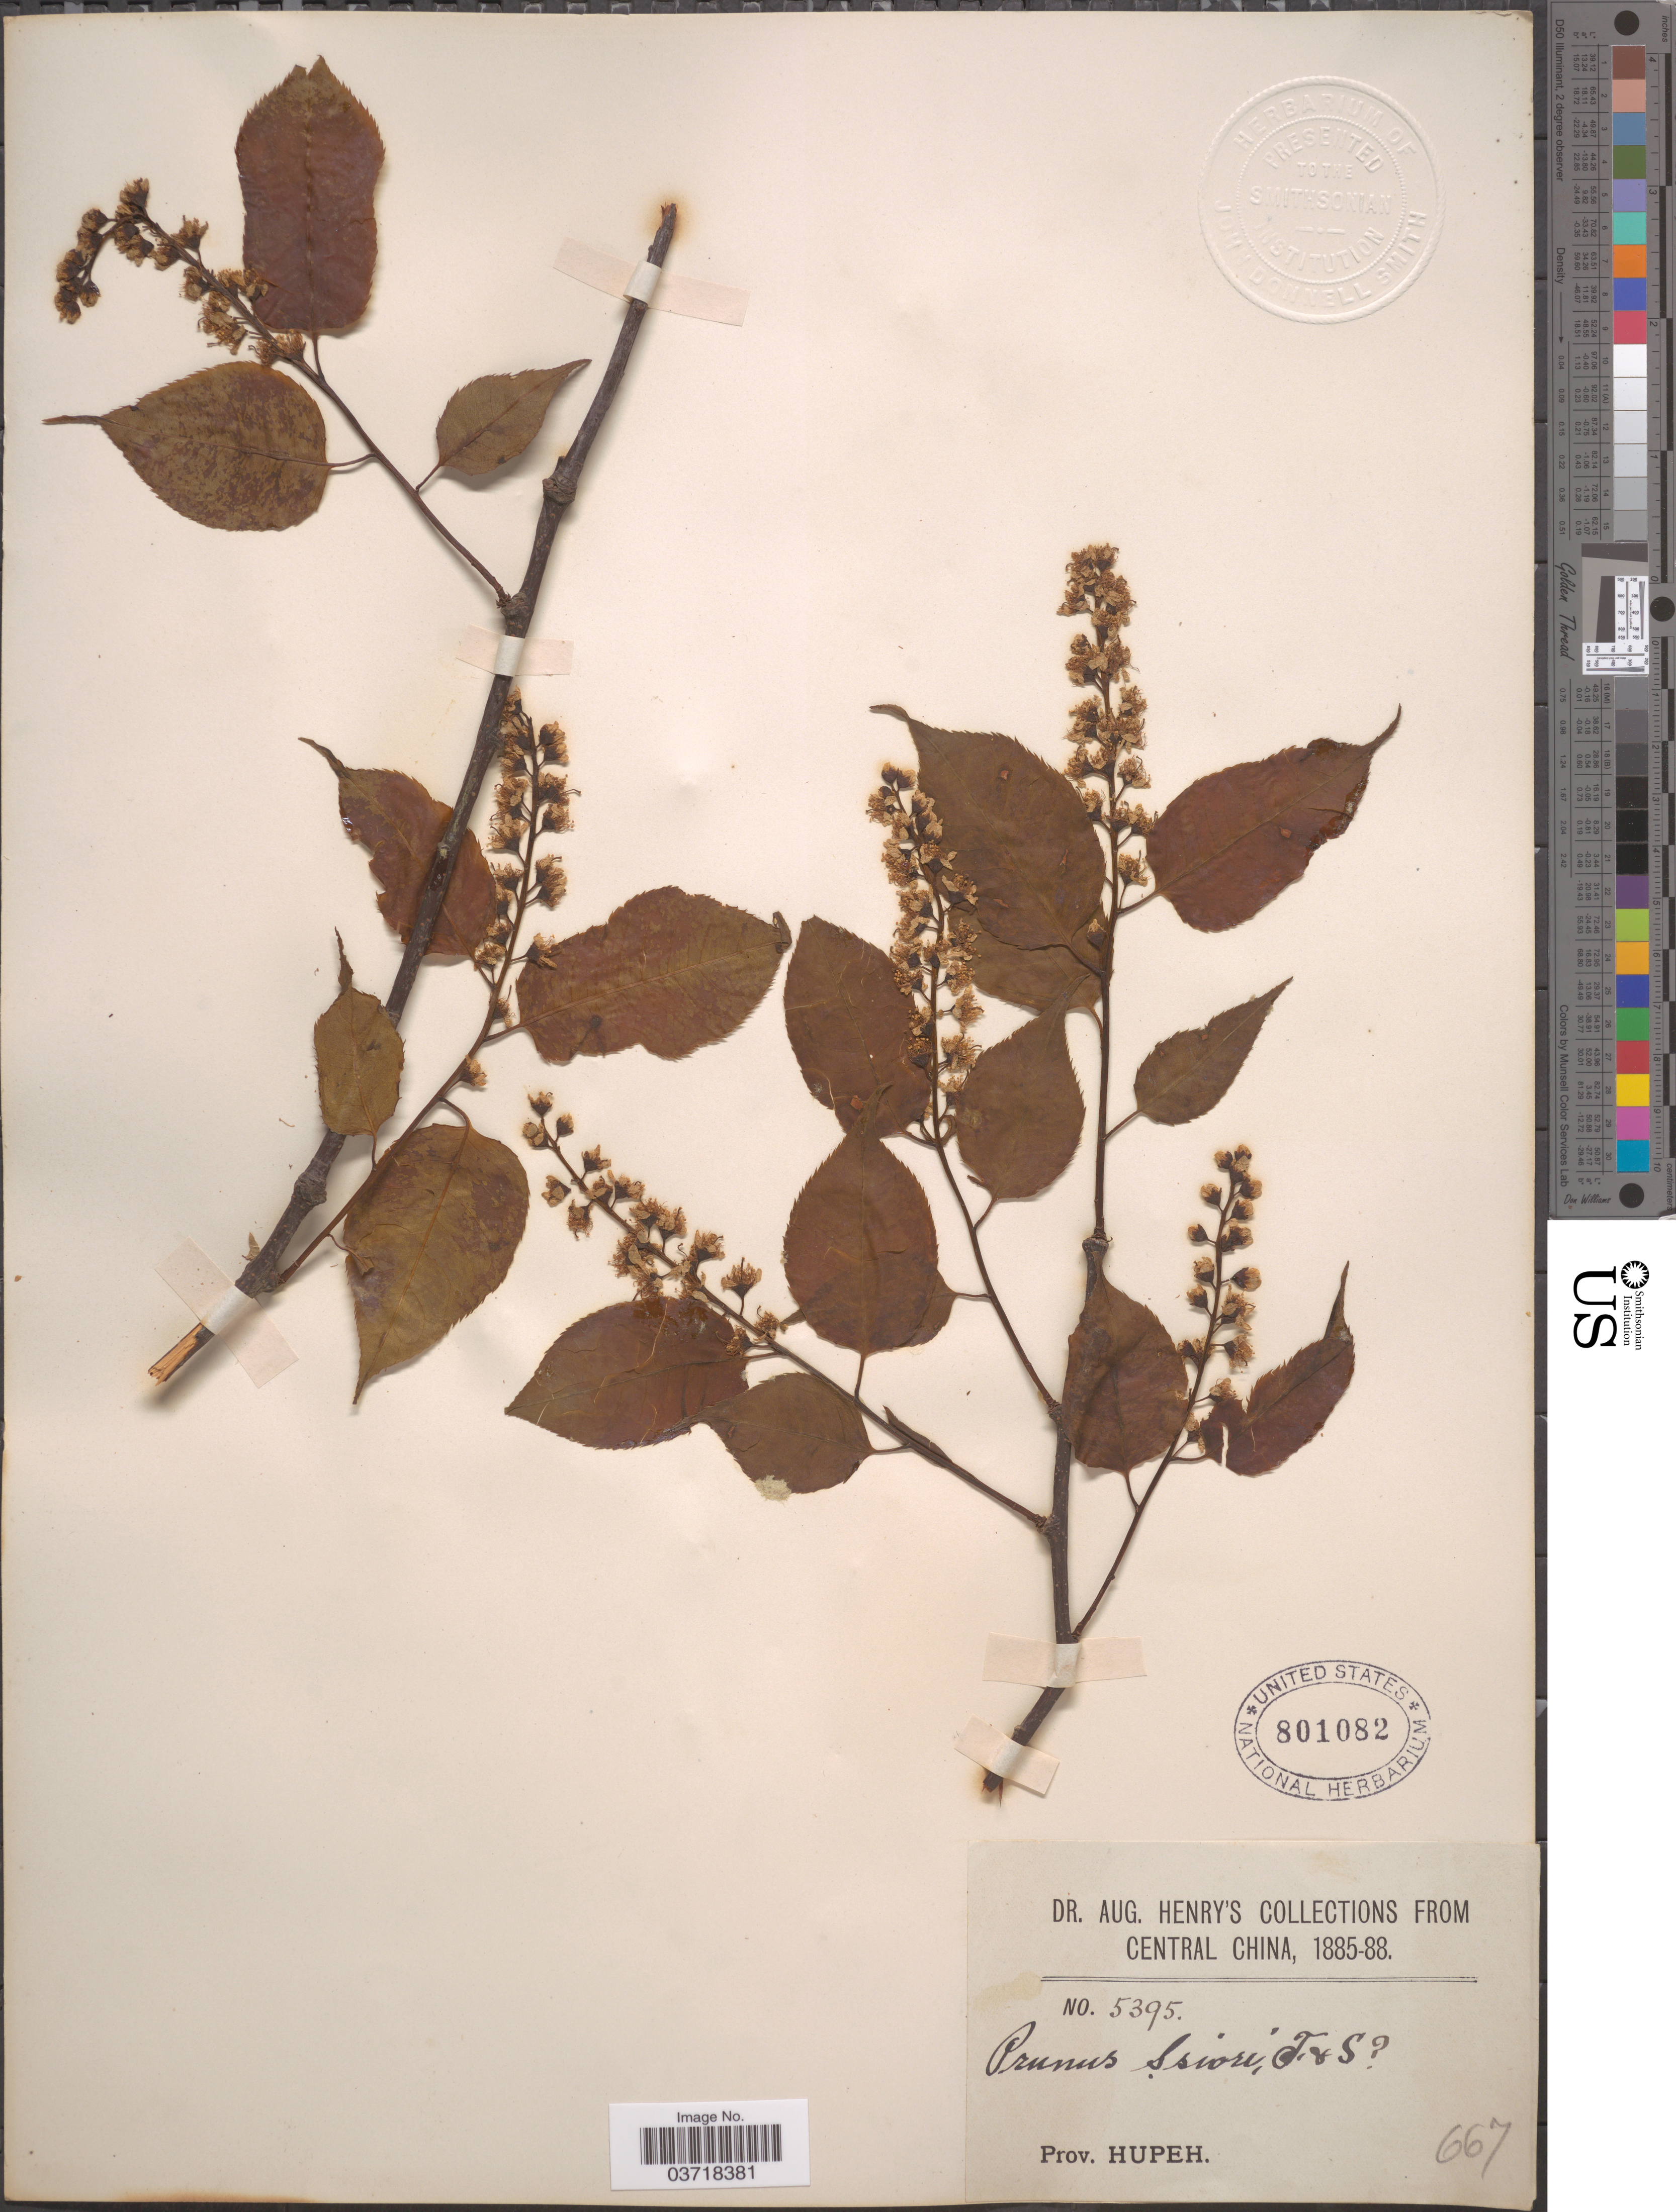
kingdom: Plantae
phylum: Tracheophyta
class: Magnoliopsida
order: Rosales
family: Rosaceae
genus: Prunus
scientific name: Prunus ssiori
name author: F. Schmidt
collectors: A. Henry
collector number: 5395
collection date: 1885/1888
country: China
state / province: Hubei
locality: Central China. Prov. Hupeh.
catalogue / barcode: US 801082